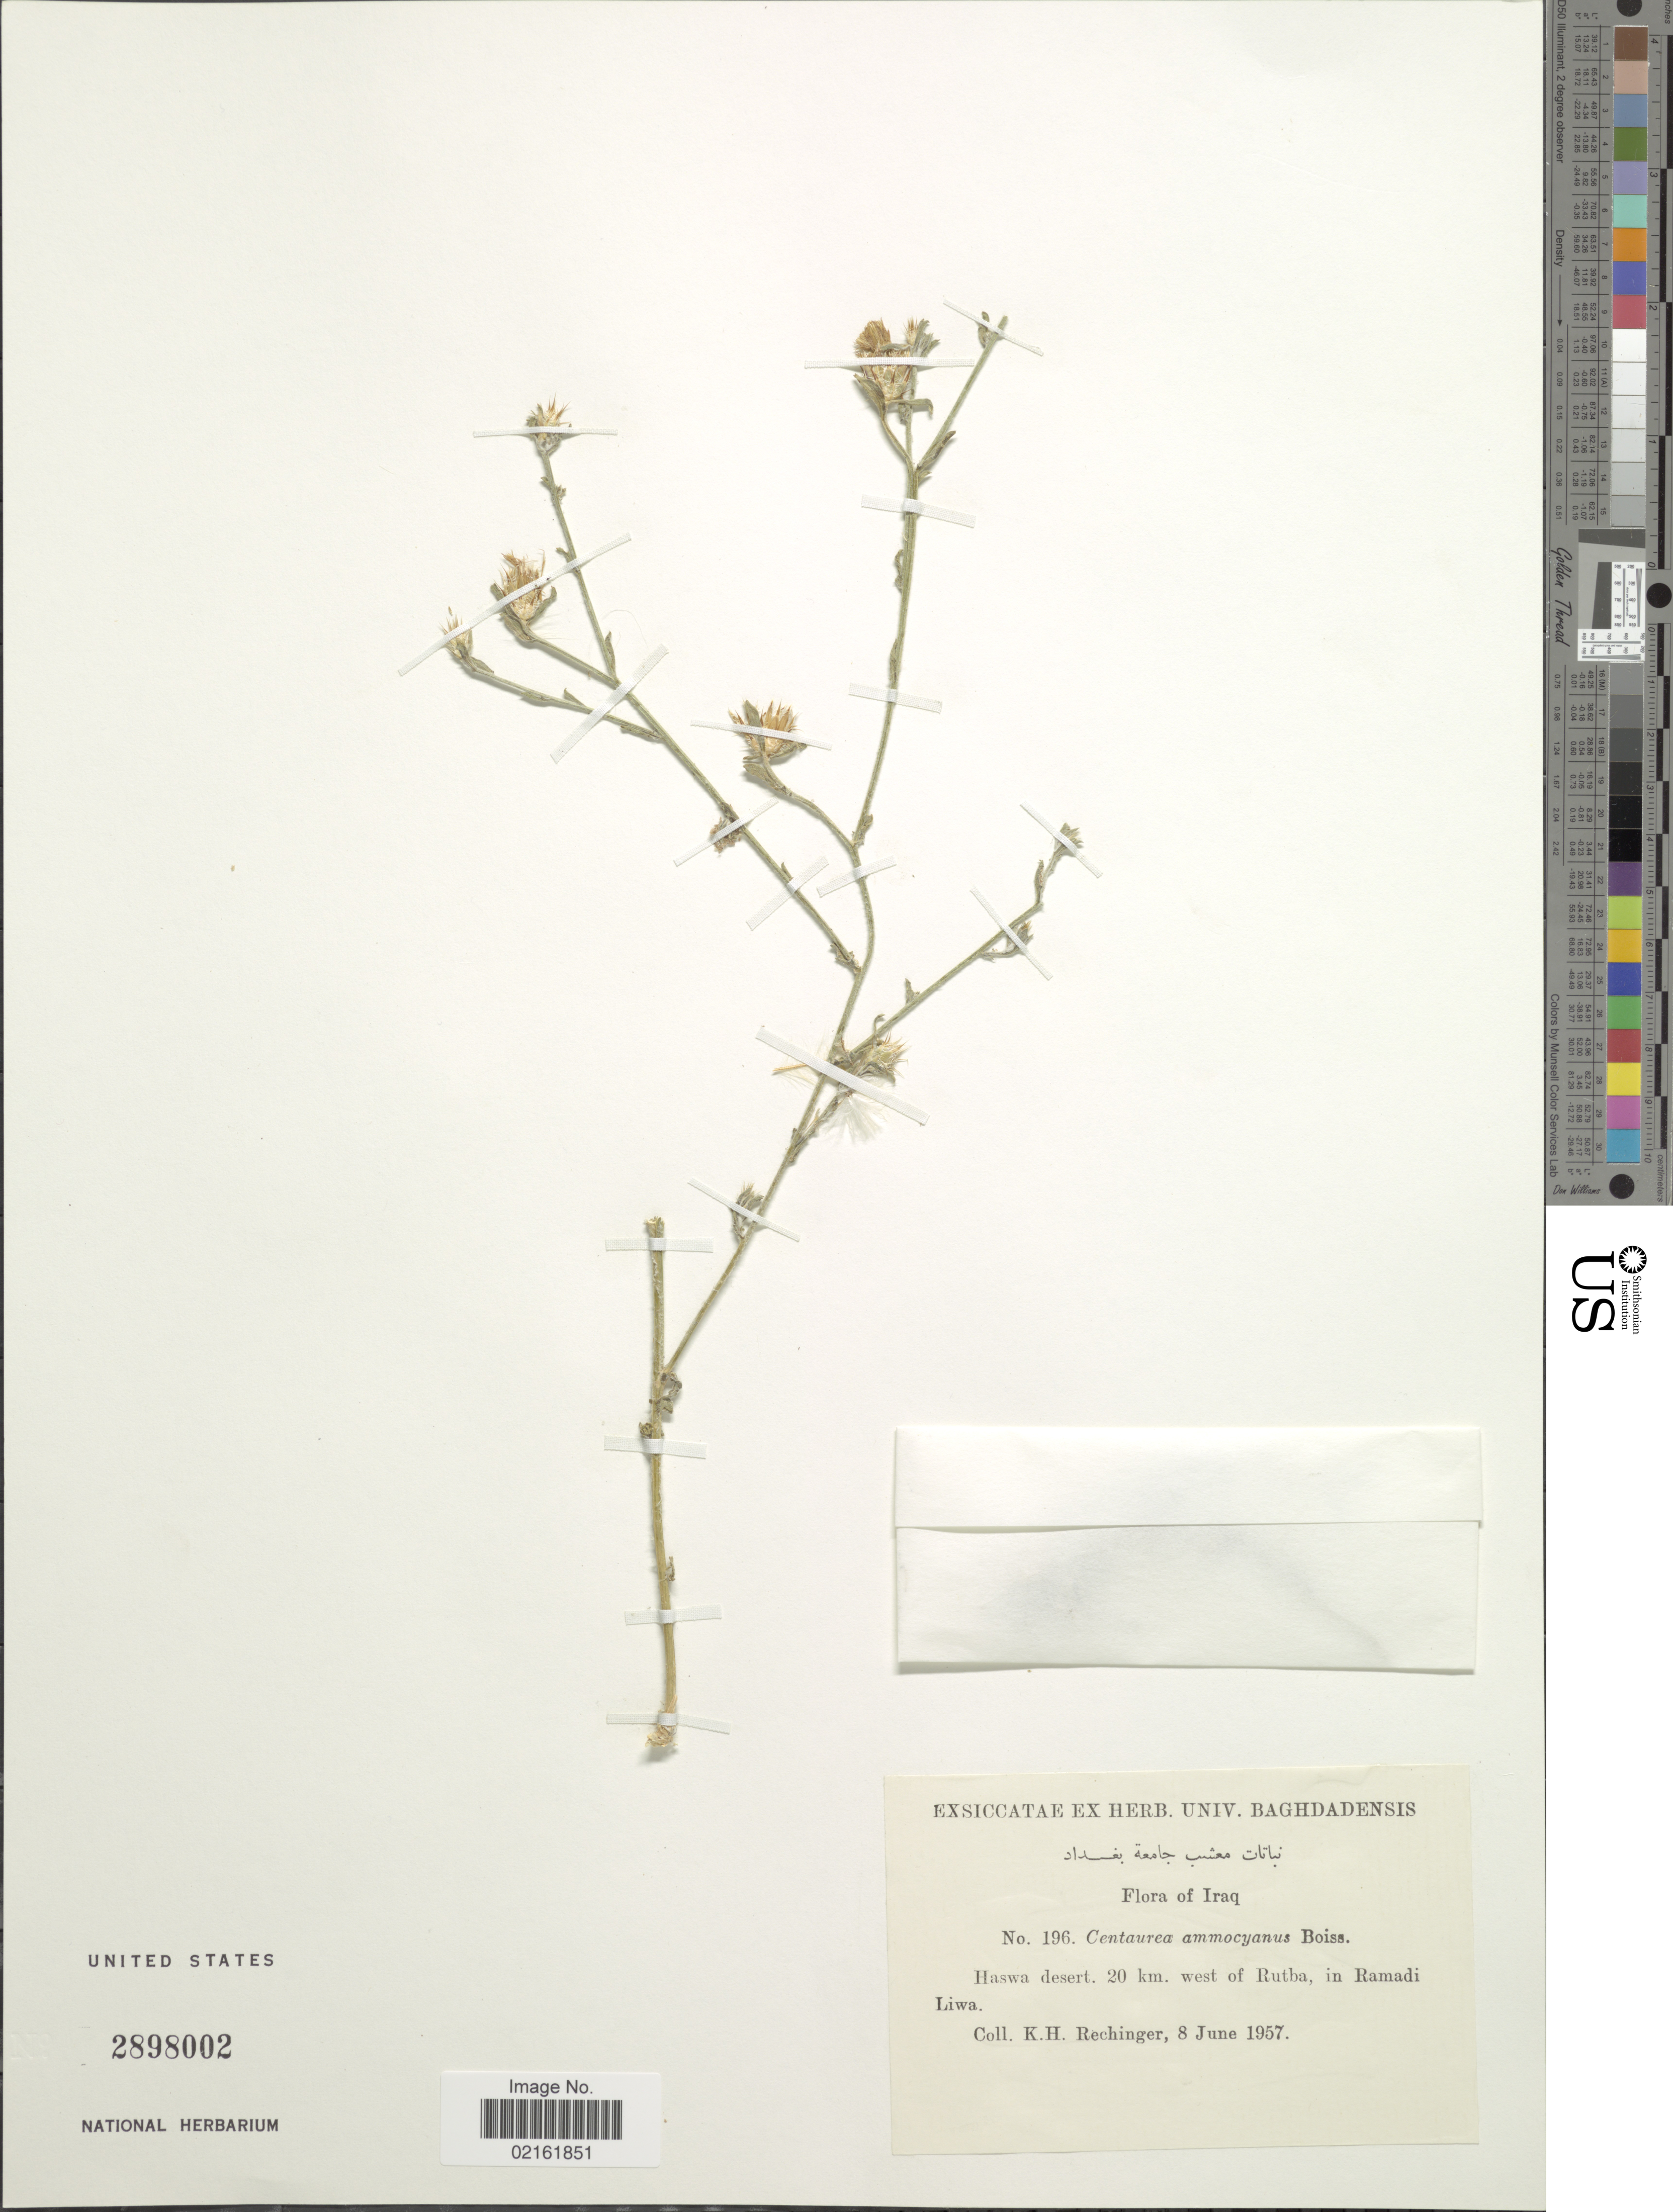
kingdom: Plantae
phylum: Tracheophyta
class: Magnoliopsida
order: Asterales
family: Asteraceae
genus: Centaurea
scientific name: Centaurea ammocyanus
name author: Boiss.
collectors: K. H. Rechinger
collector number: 196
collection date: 1957-06-08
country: Iraq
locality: Haswa desert, 20 km. west of Rutba, in Ramadi Liwa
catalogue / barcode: US 2898002